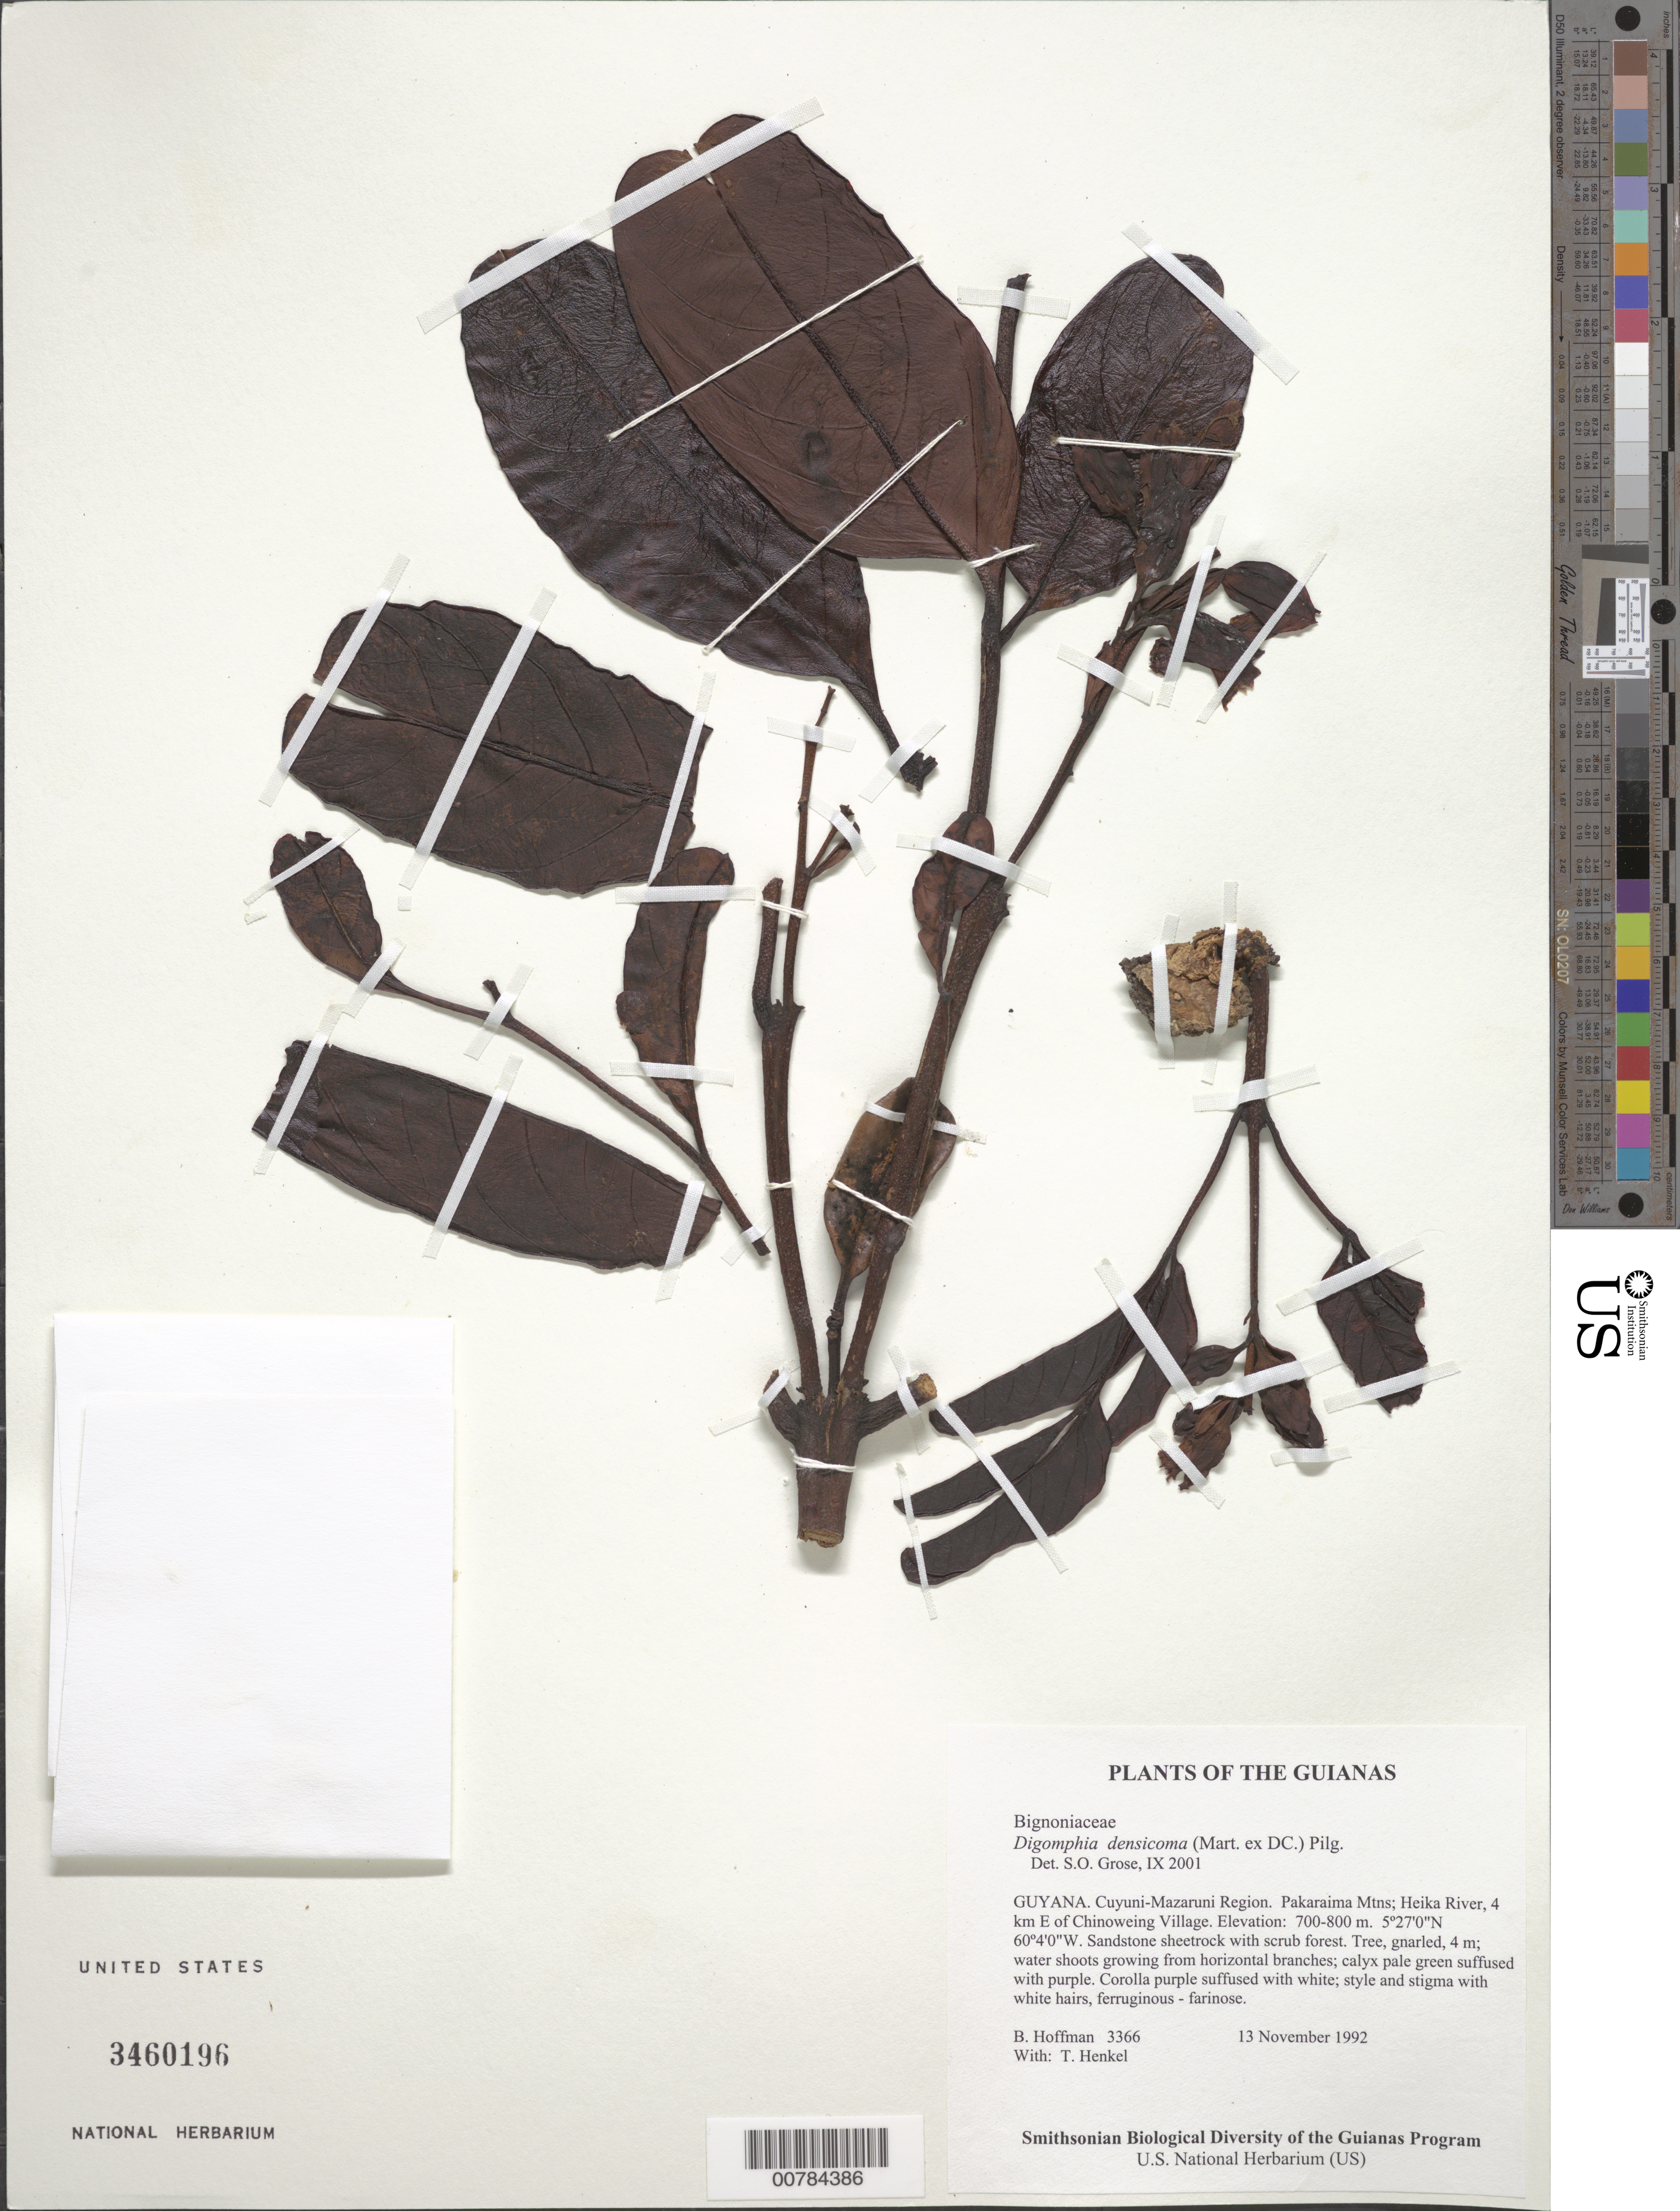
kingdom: Plantae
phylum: Tracheophyta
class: Magnoliopsida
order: Lamiales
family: Bignoniaceae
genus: Digomphia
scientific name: Digomphia densicoma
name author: (Mart. ex DC.) Pilg.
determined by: Grose, S. O.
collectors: B. Hoffman & T. Henkel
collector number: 3366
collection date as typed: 13 November 1992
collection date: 1992-11-13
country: Guyana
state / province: Cuyuni-Mazaruni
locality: Pakaraima Mountains; Heika River, 4 km E of Chinoweing village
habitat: Sandstone sheetrock with scrub forest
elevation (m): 700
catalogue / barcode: US 3460196